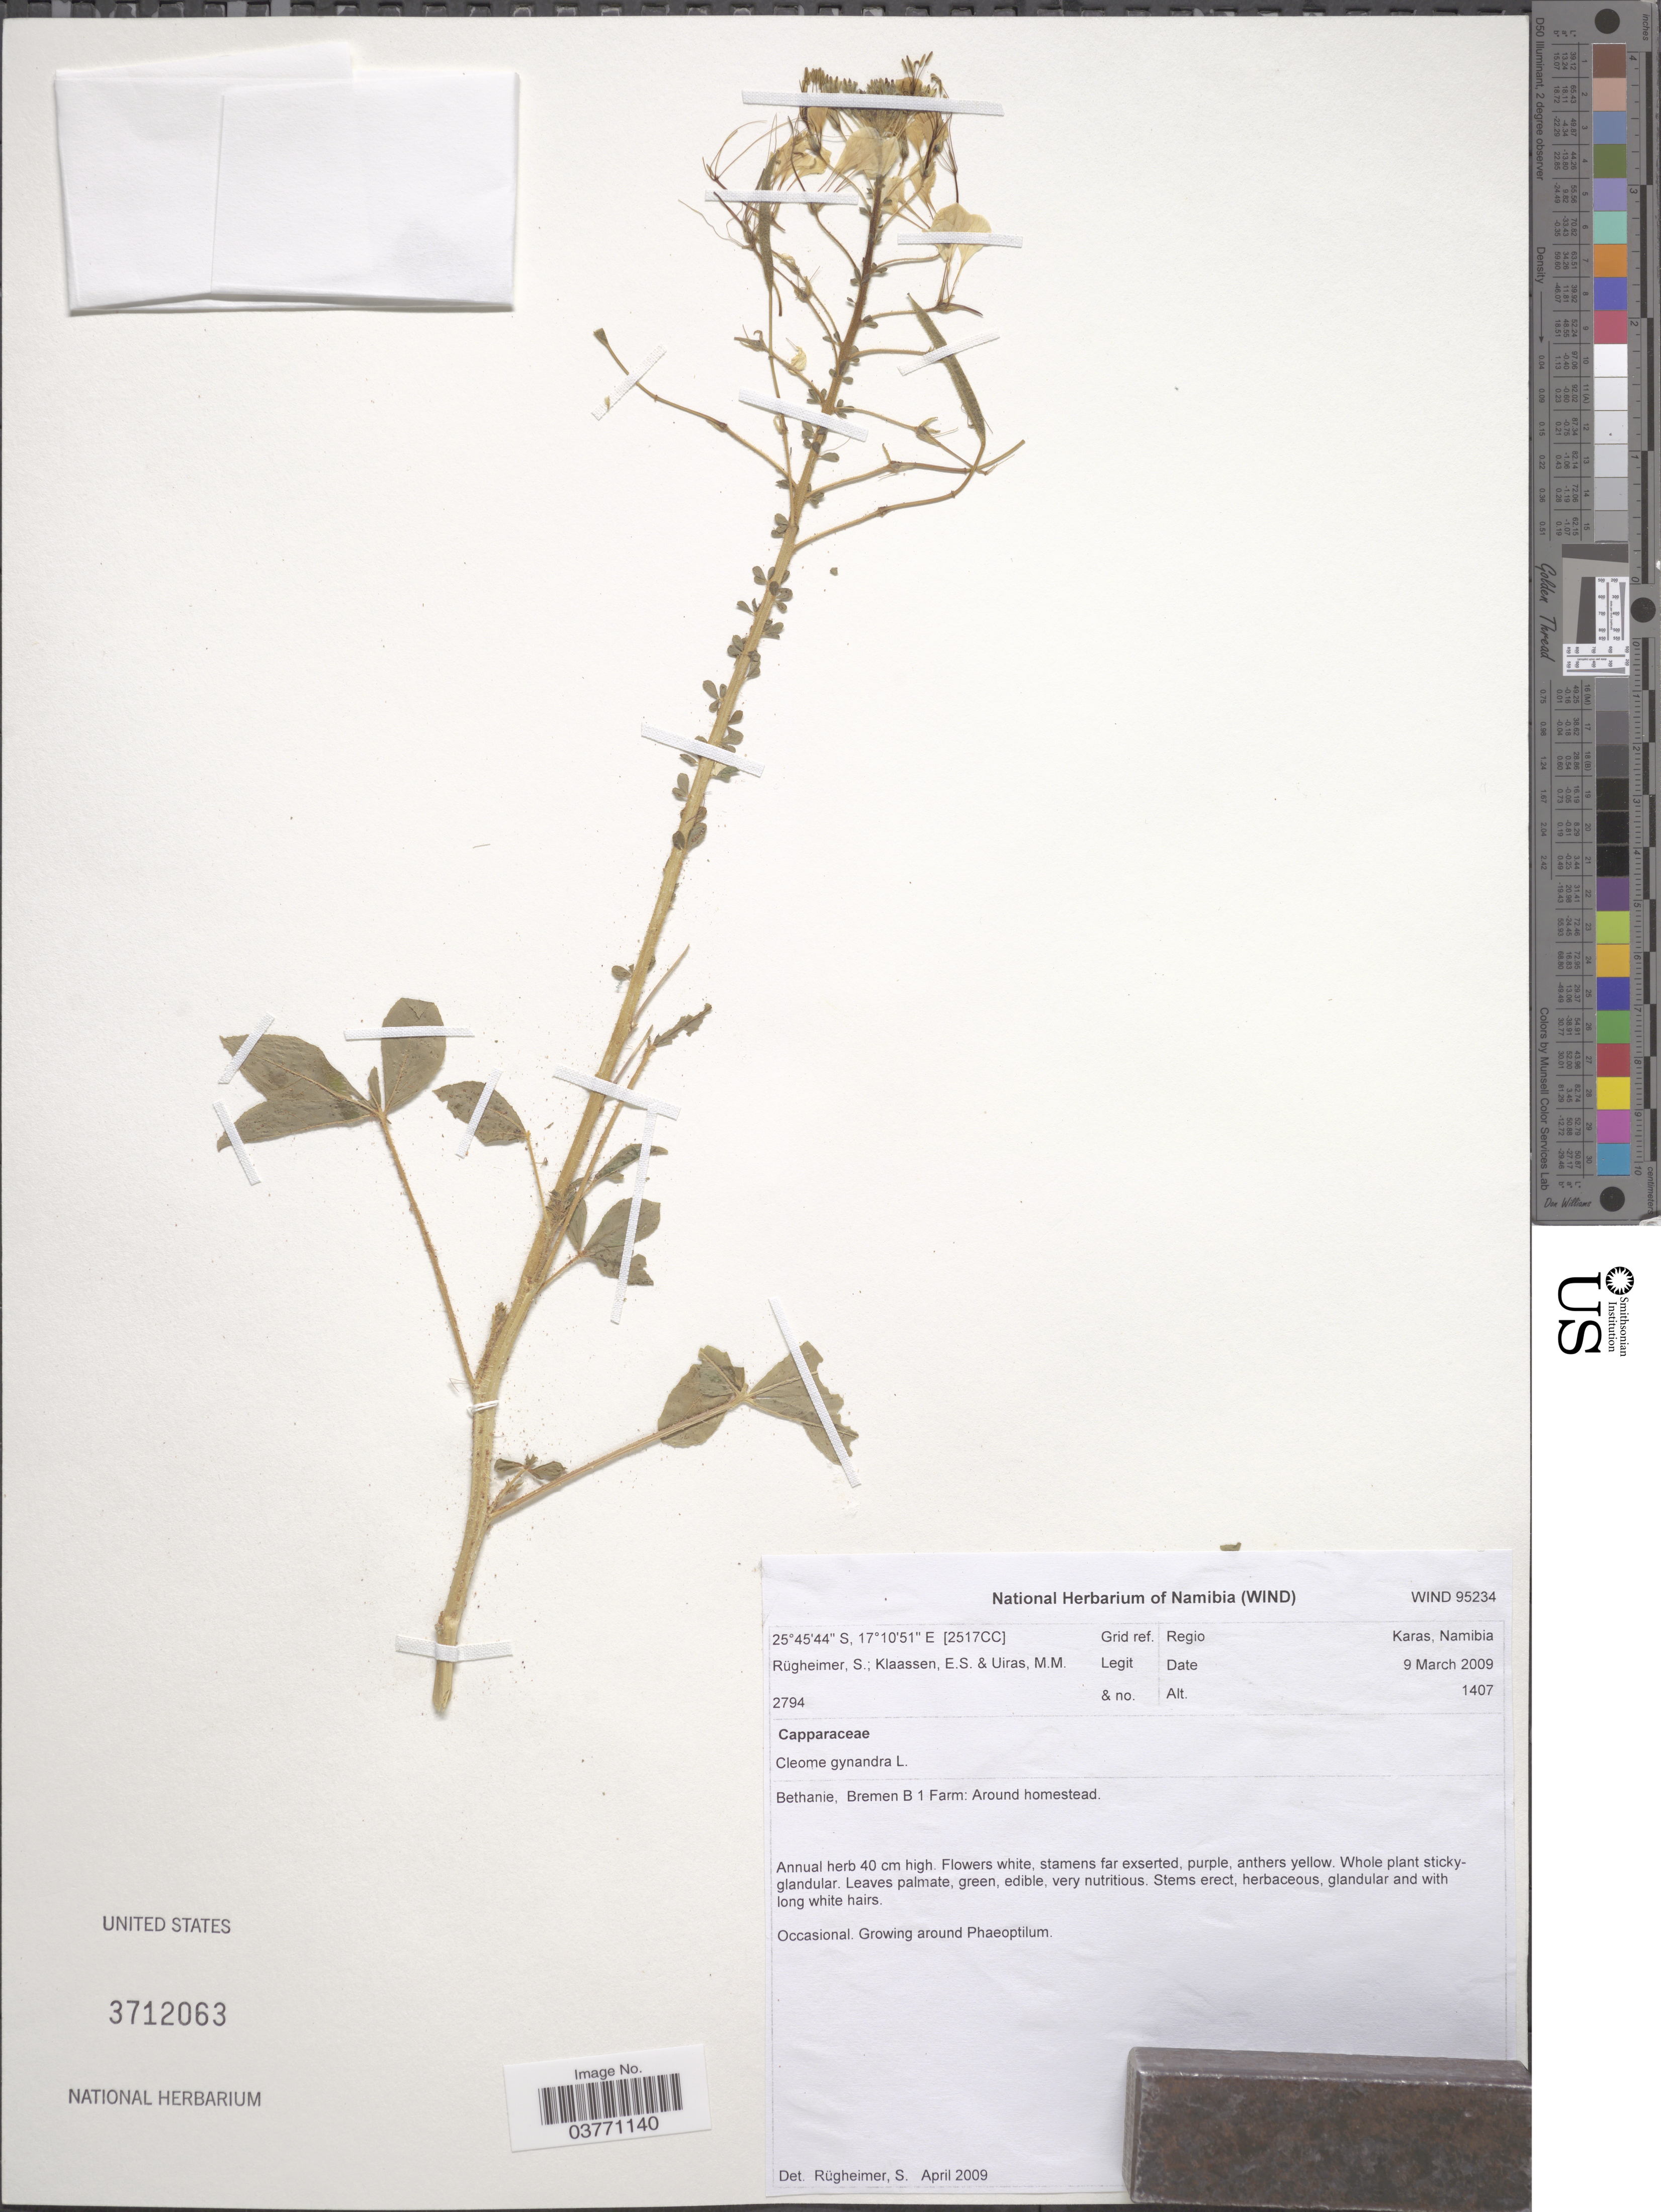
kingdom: Plantae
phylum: Tracheophyta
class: Magnoliopsida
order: Brassicales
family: Cleomaceae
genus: Gynandropsis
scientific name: Gynandropsis gynandra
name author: (L.) Briq.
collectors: S. Rugheimer, E. S. Klaassen & M. Uiras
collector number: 2794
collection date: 2009-03-09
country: Namibia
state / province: Karas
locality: [2517CC] Grid ref. Bethanie, Bremen B 1 Farm: Around homestead.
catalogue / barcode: US 3712063